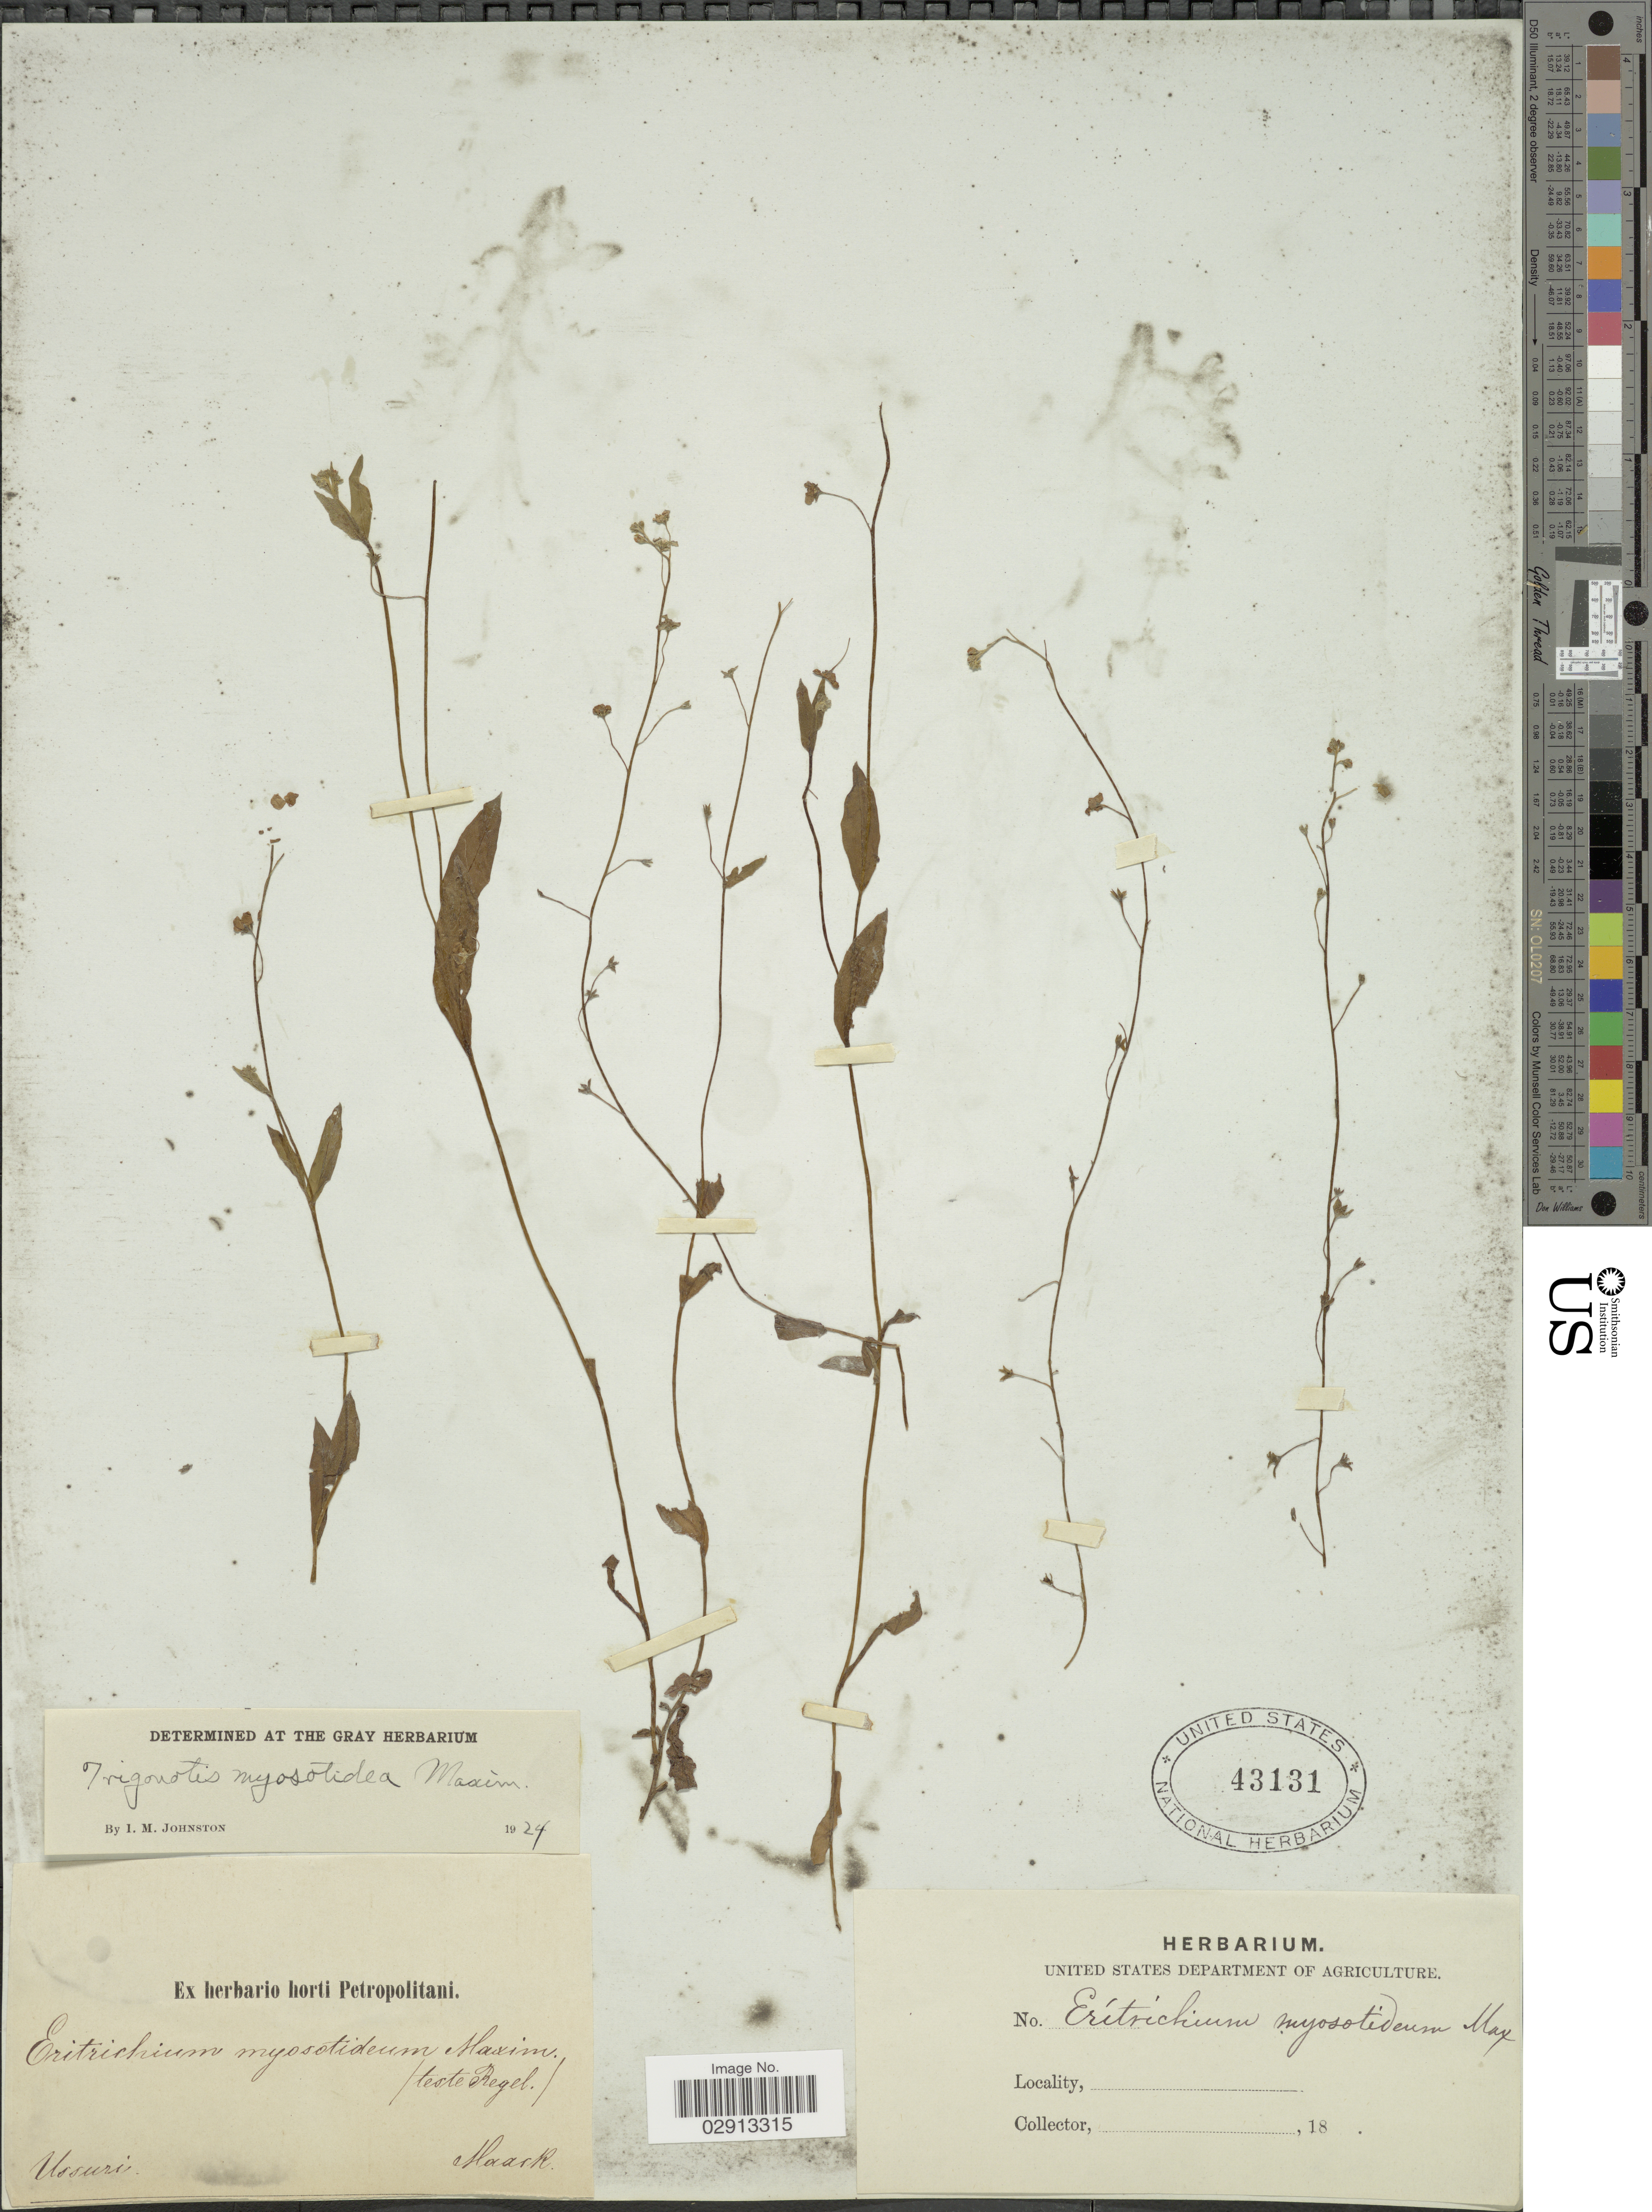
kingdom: Plantae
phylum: Tracheophyta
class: Magnoliopsida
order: Boraginales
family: Boraginaceae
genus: Trigonotis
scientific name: Trigonotis myosotidea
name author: (Maxim.) Maxim.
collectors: Maack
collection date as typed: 18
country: Russian Federation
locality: Ussuri.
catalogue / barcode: US 43131